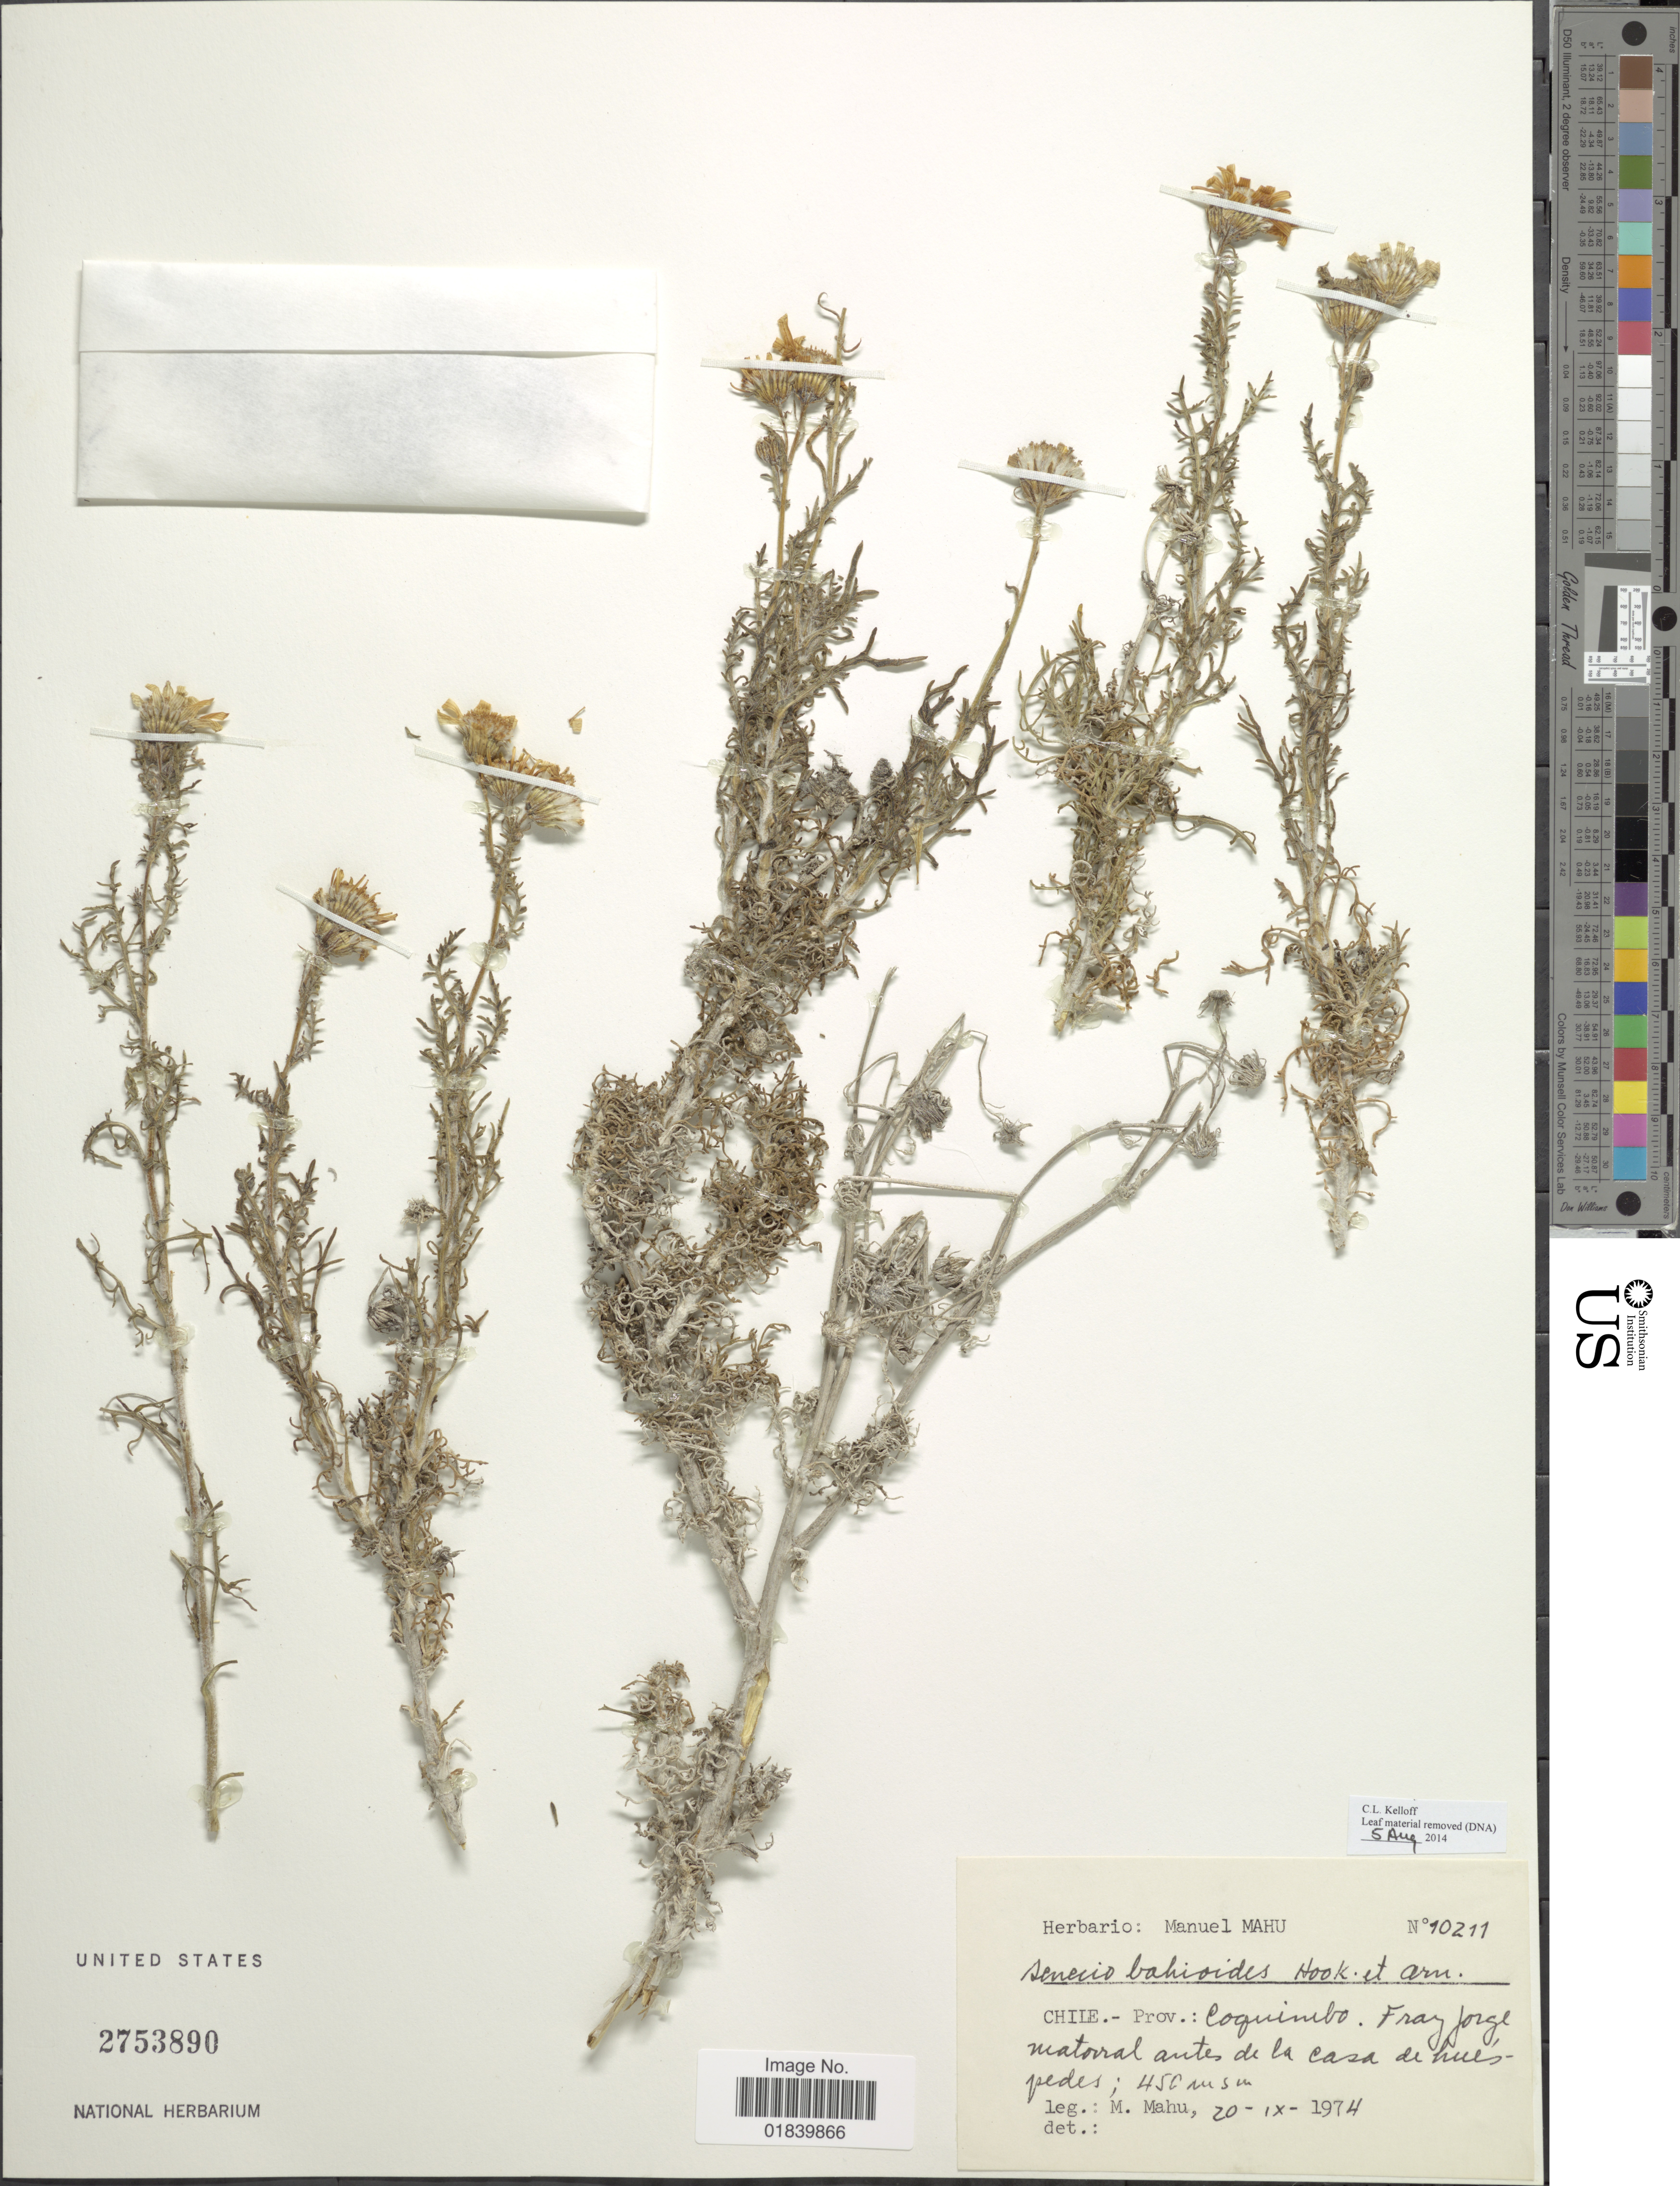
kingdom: Plantae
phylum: Tracheophyta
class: Magnoliopsida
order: Asterales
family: Asteraceae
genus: Senecio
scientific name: Senecio bahioides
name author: Hook. & Arn.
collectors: M. Mahu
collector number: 10211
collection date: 1974-09-20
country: Chile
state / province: Coquimbo (IV)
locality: Chile, Prov..: Coquimbo, Fray Jorge, matorral antes de la casa de huespedes.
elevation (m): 450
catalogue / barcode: US 2753890